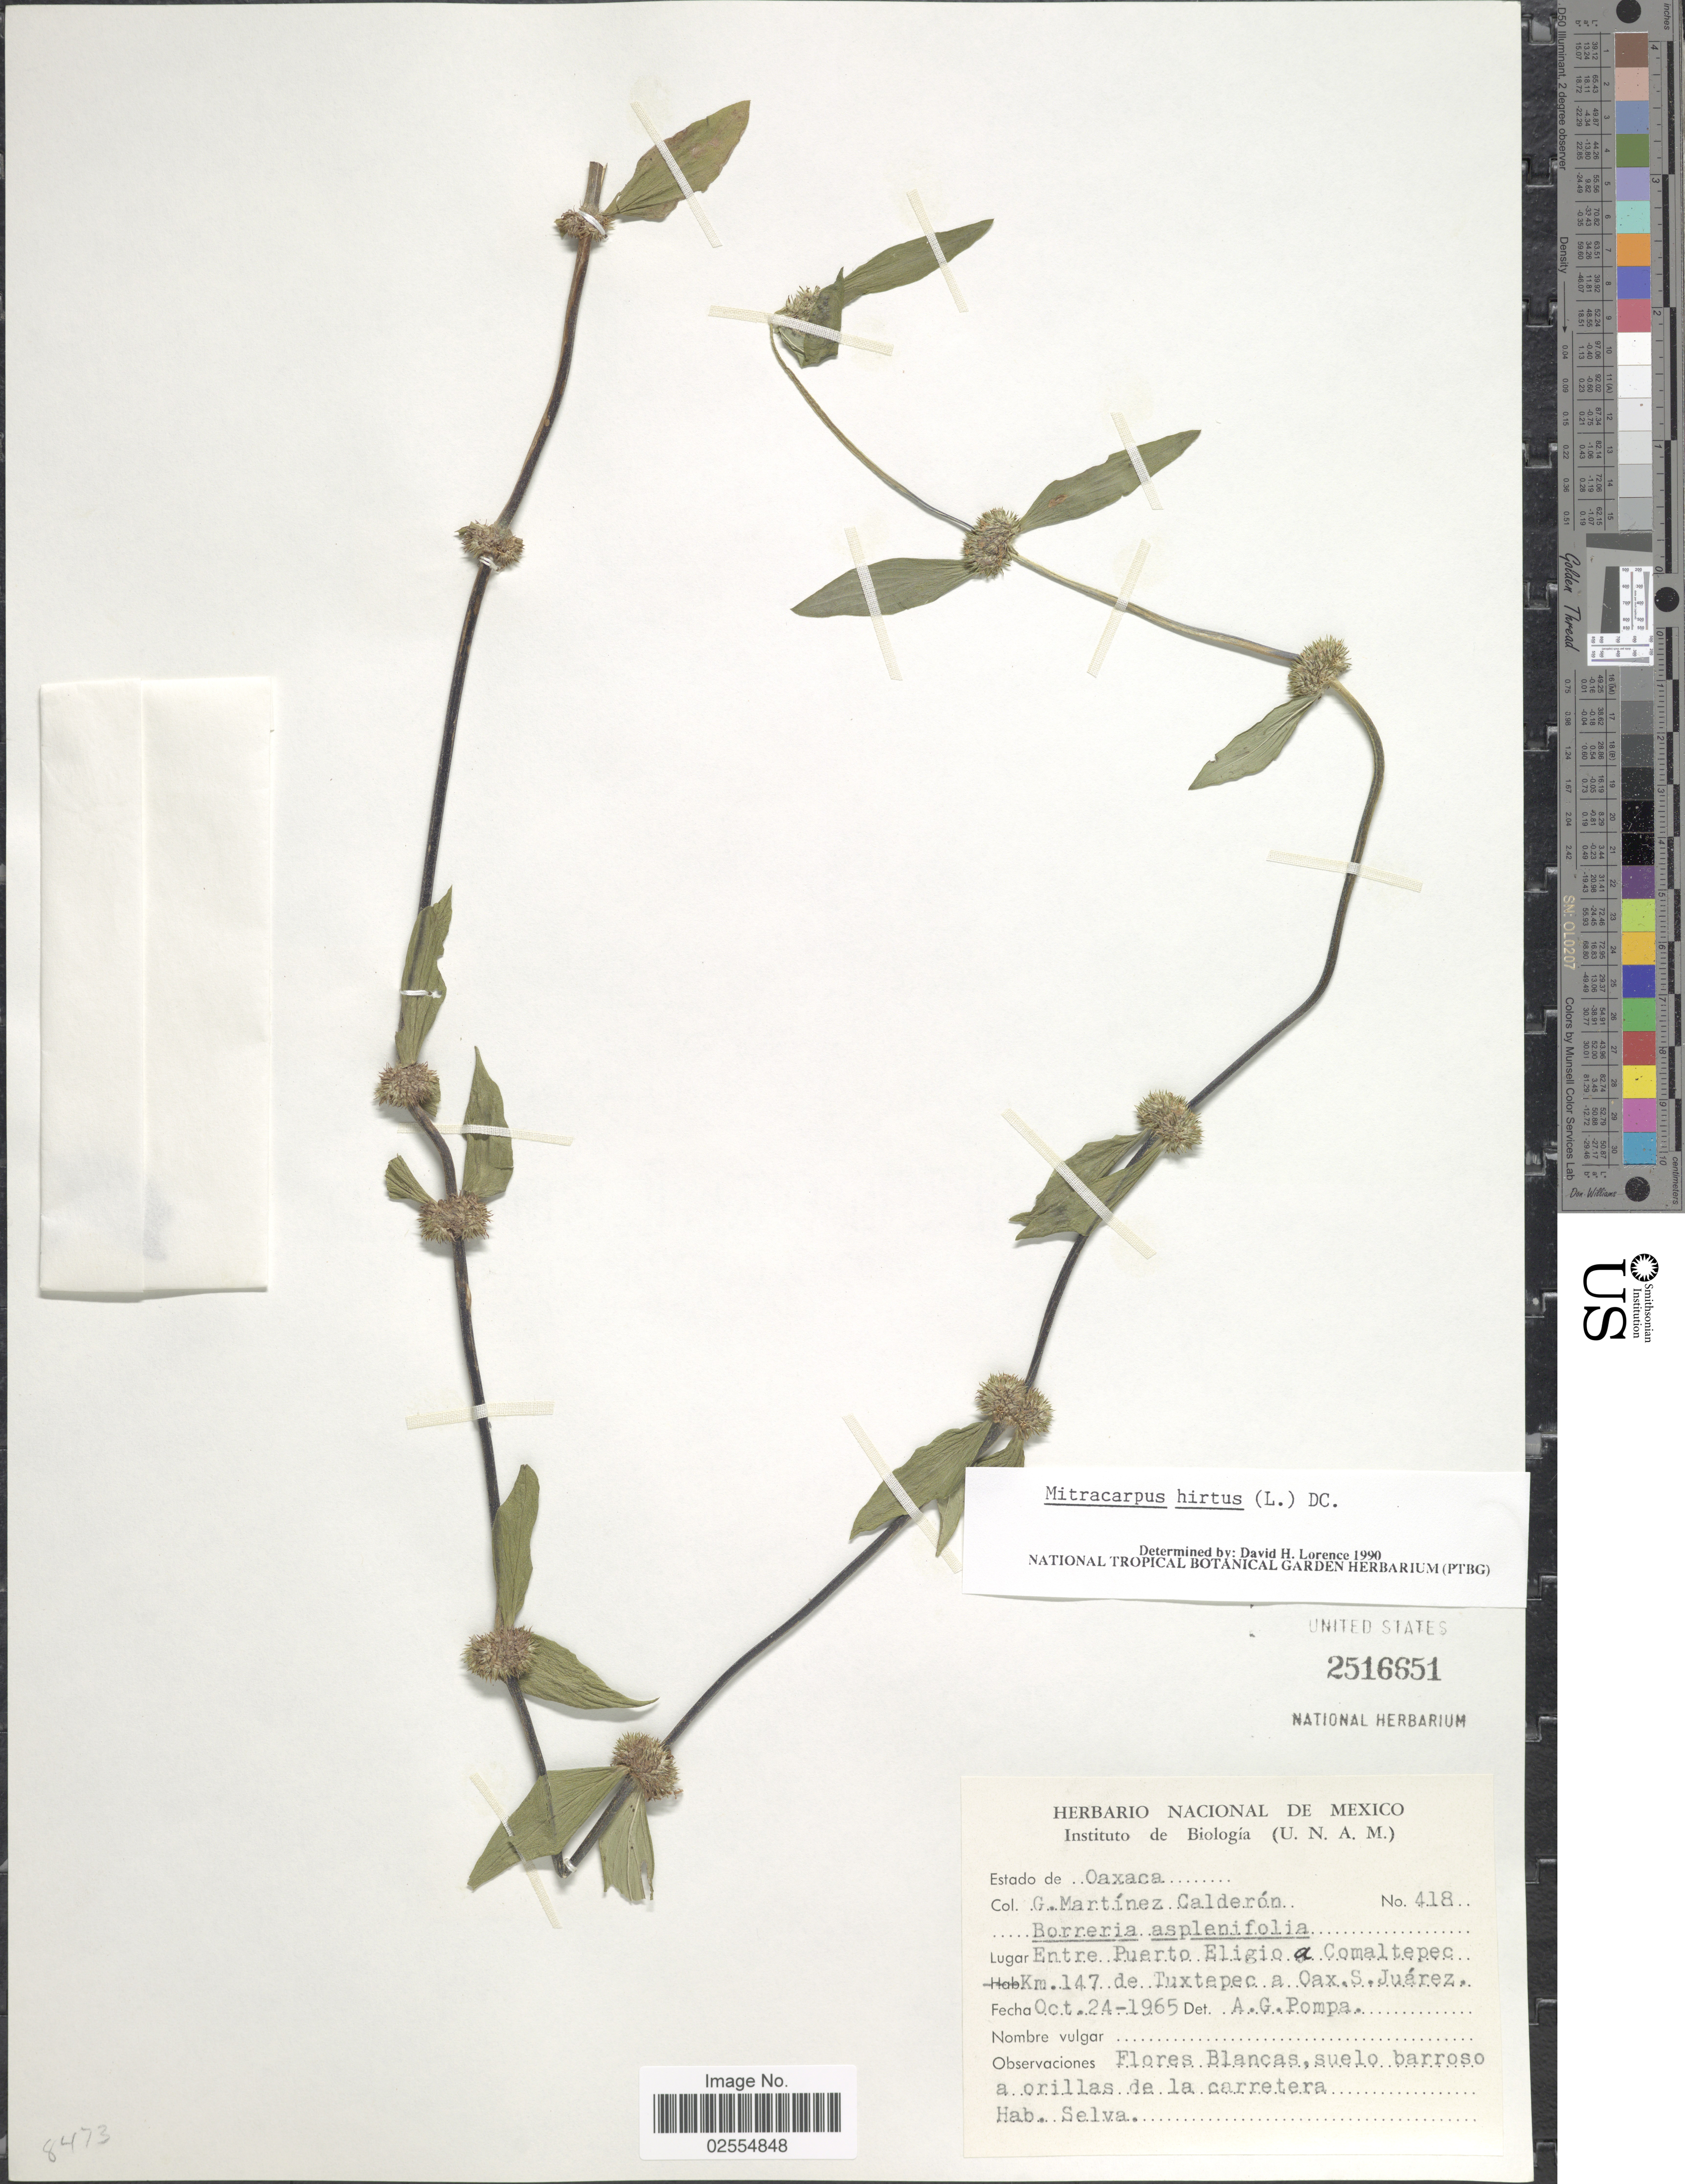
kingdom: Plantae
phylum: Tracheophyta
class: Magnoliopsida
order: Gentianales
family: Rubiaceae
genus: Mitracarpus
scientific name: Mitracarpus hirtus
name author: (L.) DC.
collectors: G. Martínez Calderón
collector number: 418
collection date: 1965-10-24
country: Mexico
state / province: Oaxaca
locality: Entre Puerto Eligio a Comaltepec Km. 147 de Tuxtepec a Oax. S. Juárez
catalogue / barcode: US 2516651